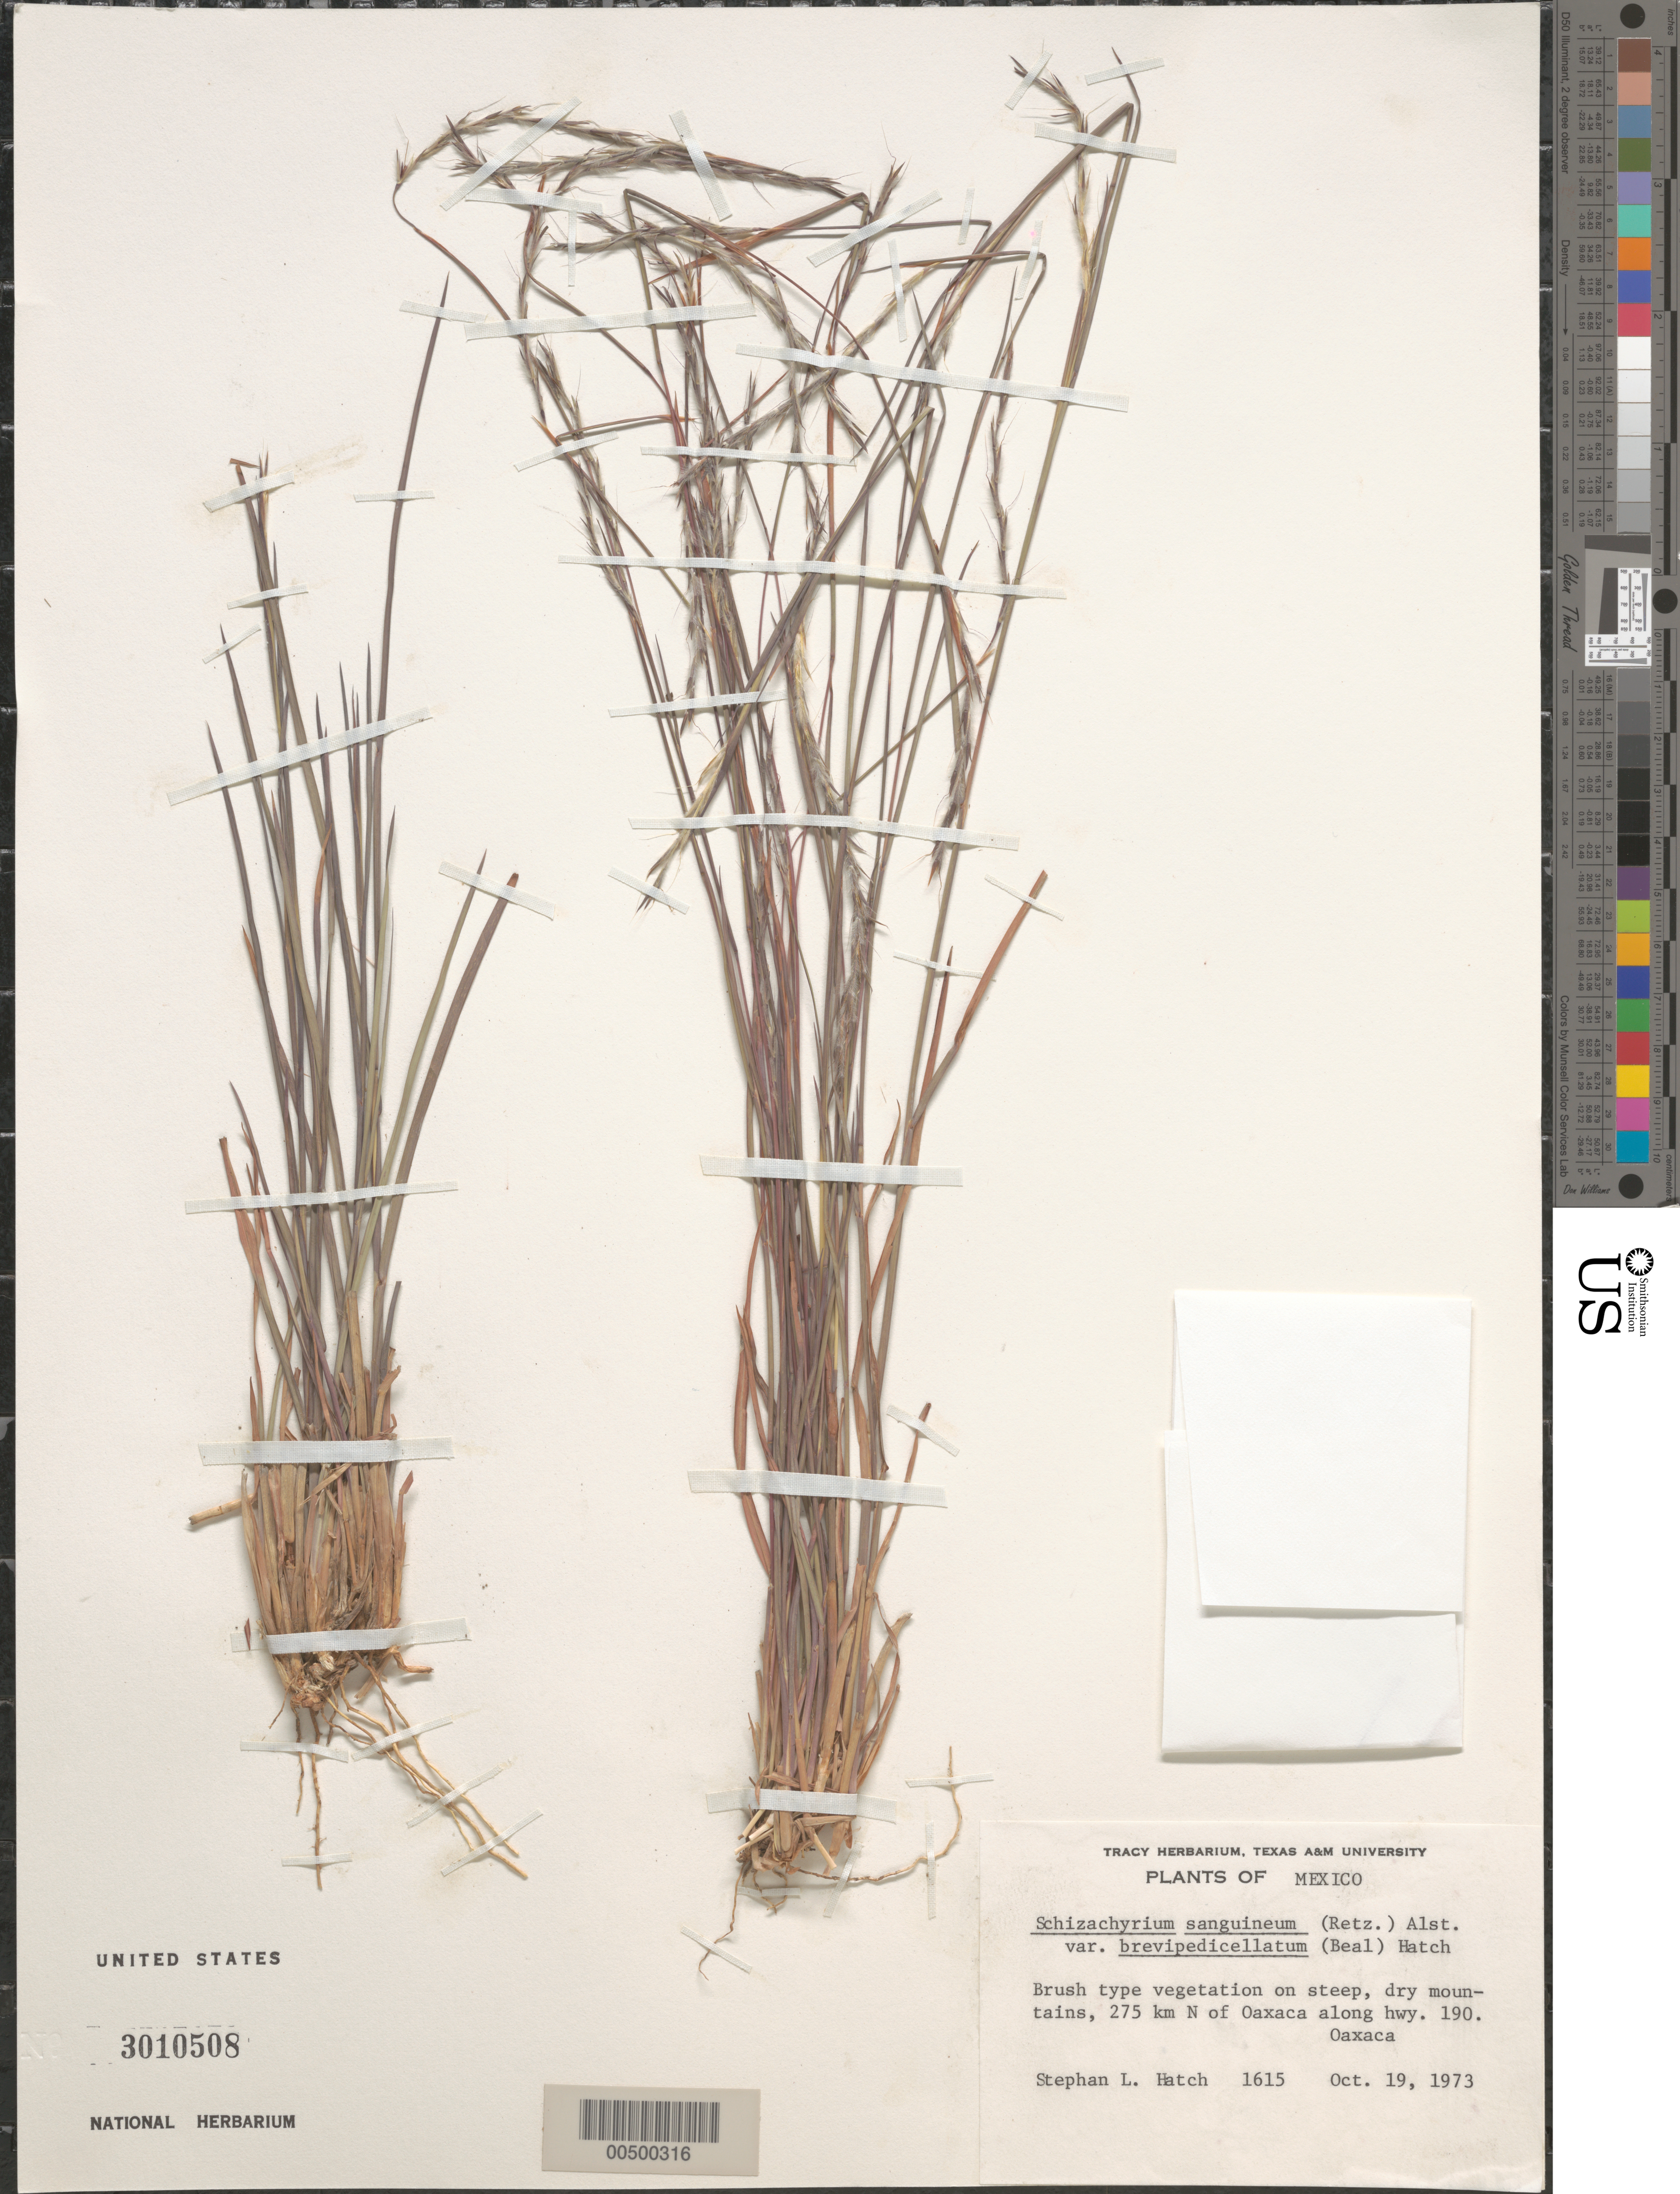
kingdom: Plantae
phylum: Tracheophyta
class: Liliopsida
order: Poales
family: Poaceae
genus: Schizachyrium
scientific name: Schizachyrium sanguineum var. brevipedicellatum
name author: (W.J. Beal) S.L. Hatch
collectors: S. Hatch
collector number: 1615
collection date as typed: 19 Oct 1973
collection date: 1973-10-19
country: Mexico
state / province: Oaxaca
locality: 275 km N of Oaxaca along hwy 190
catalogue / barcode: US 3010508